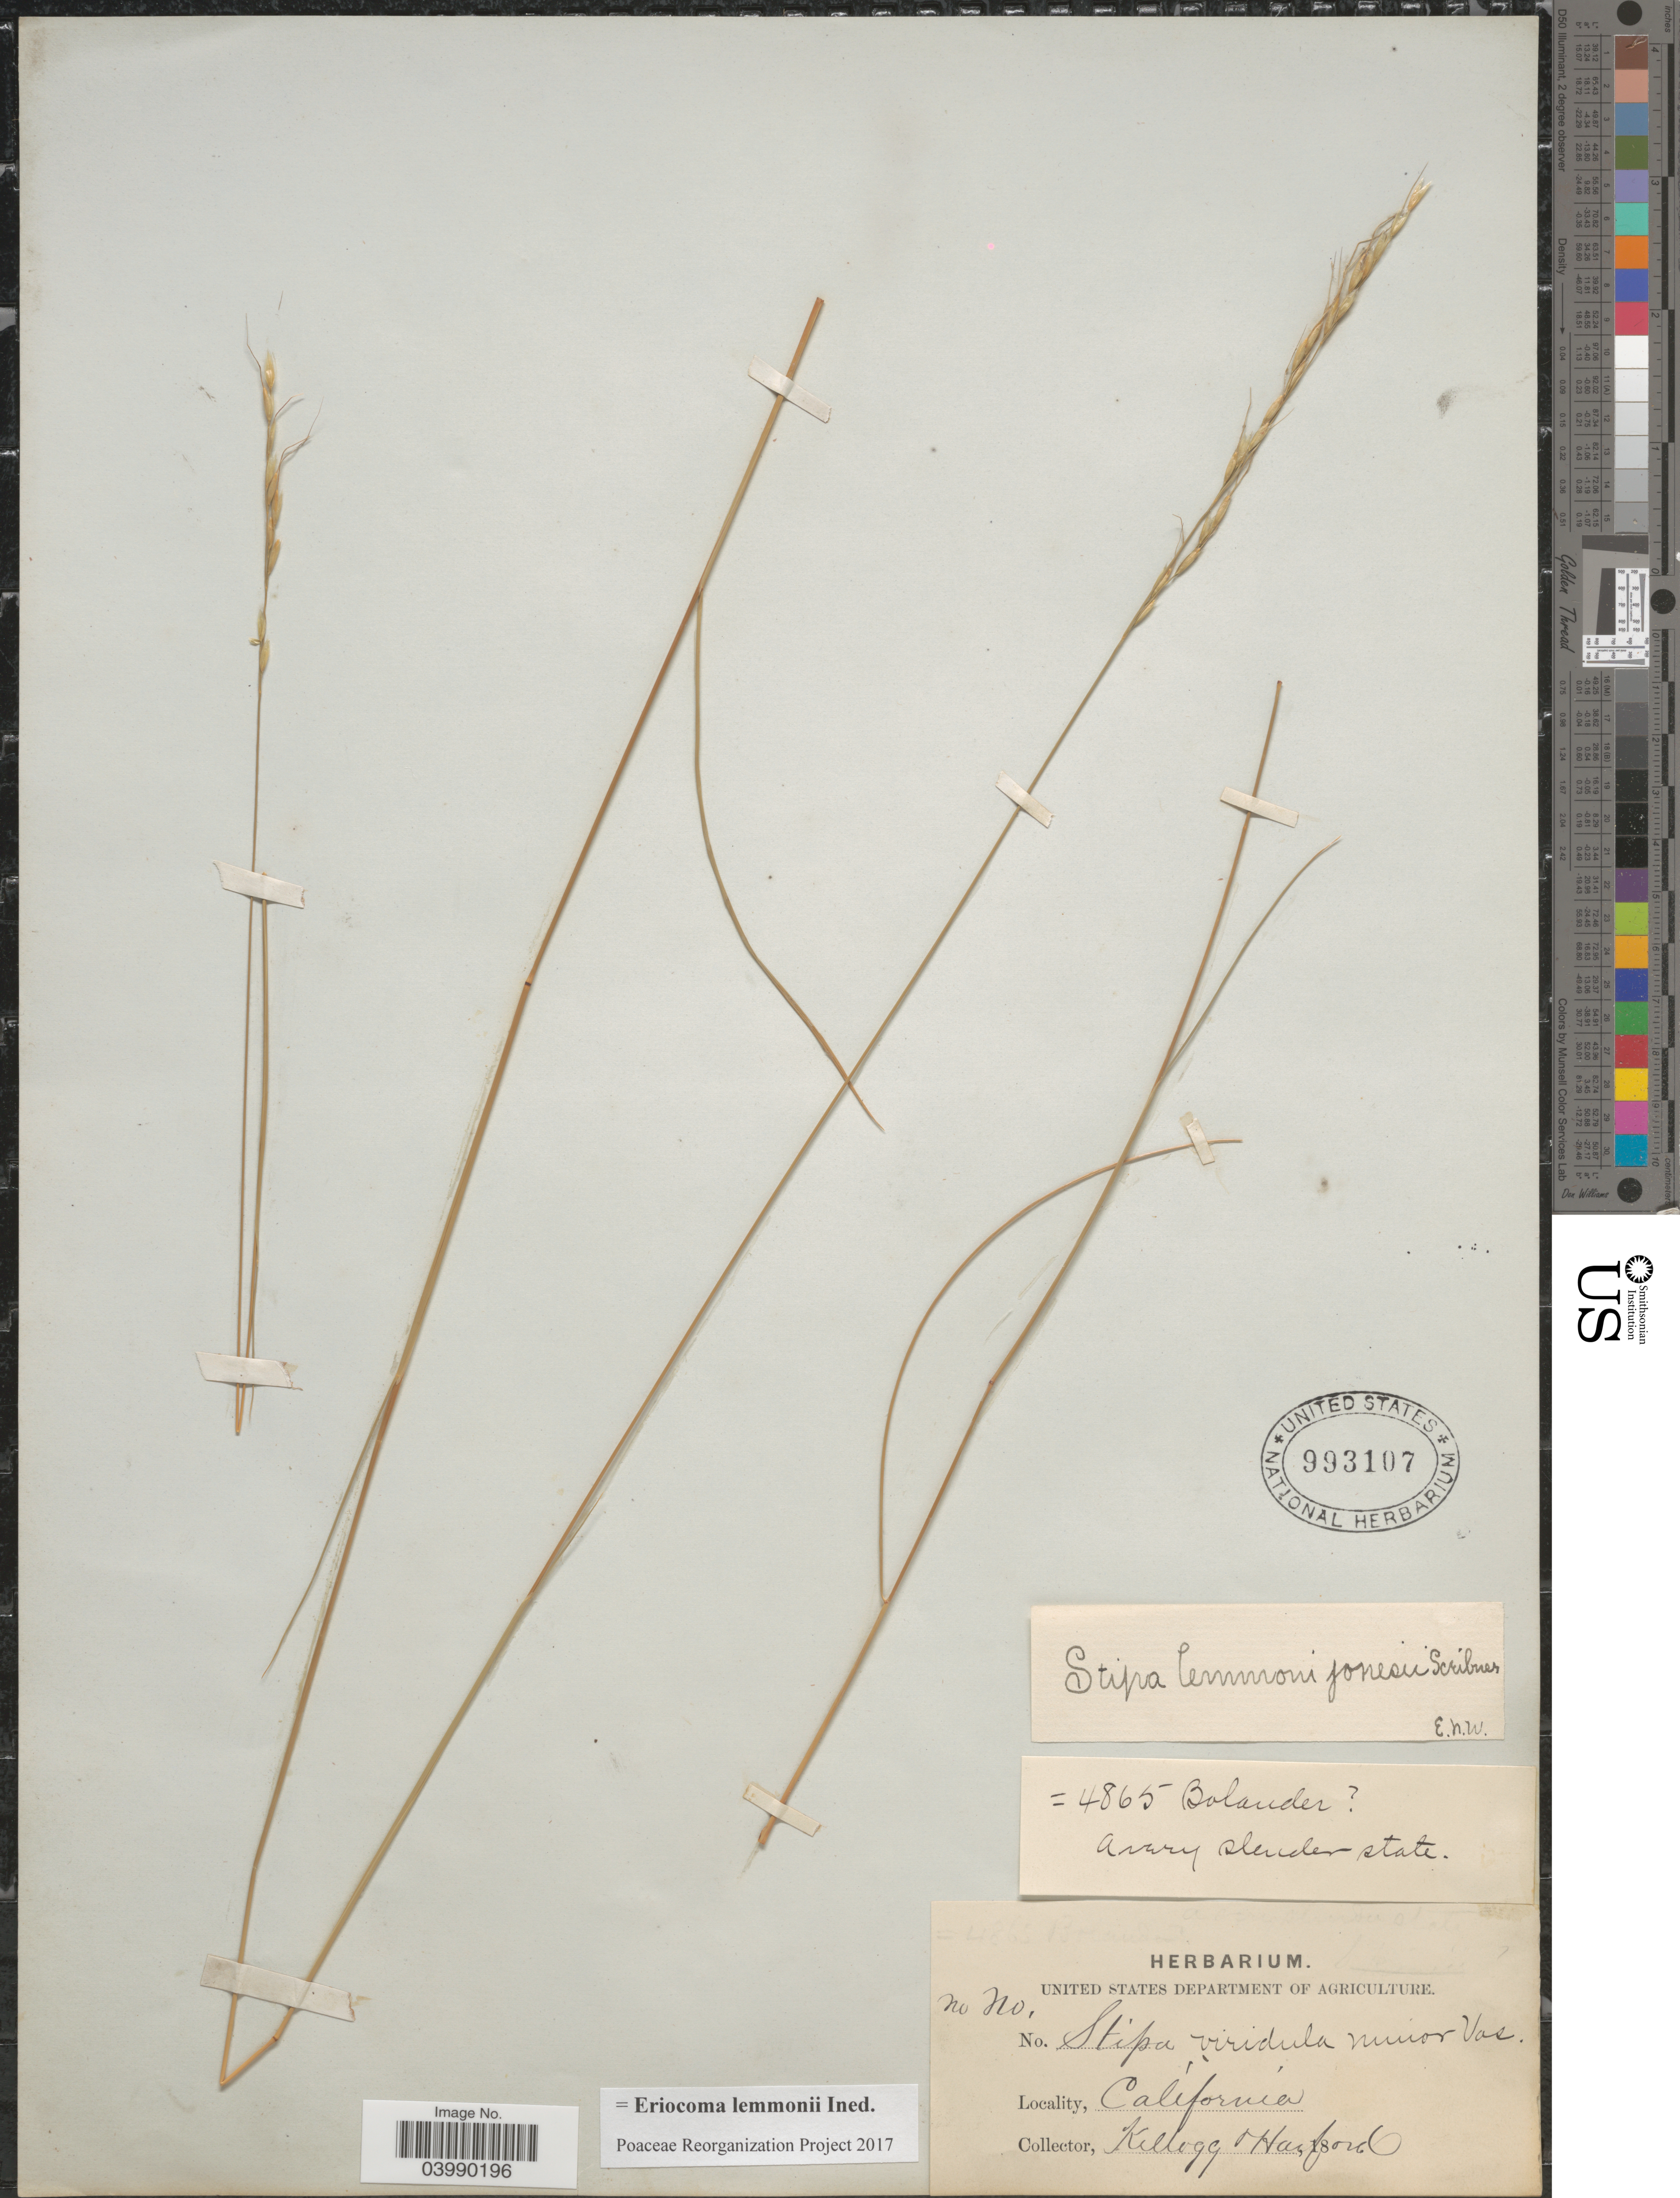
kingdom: Plantae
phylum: Tracheophyta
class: Liliopsida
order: Poales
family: Poaceae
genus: Eriocoma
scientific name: Eriocoma lemmonii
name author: (Vasey) Romasch.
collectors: -- Kellogg & Harford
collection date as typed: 18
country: United States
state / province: California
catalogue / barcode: US 993107